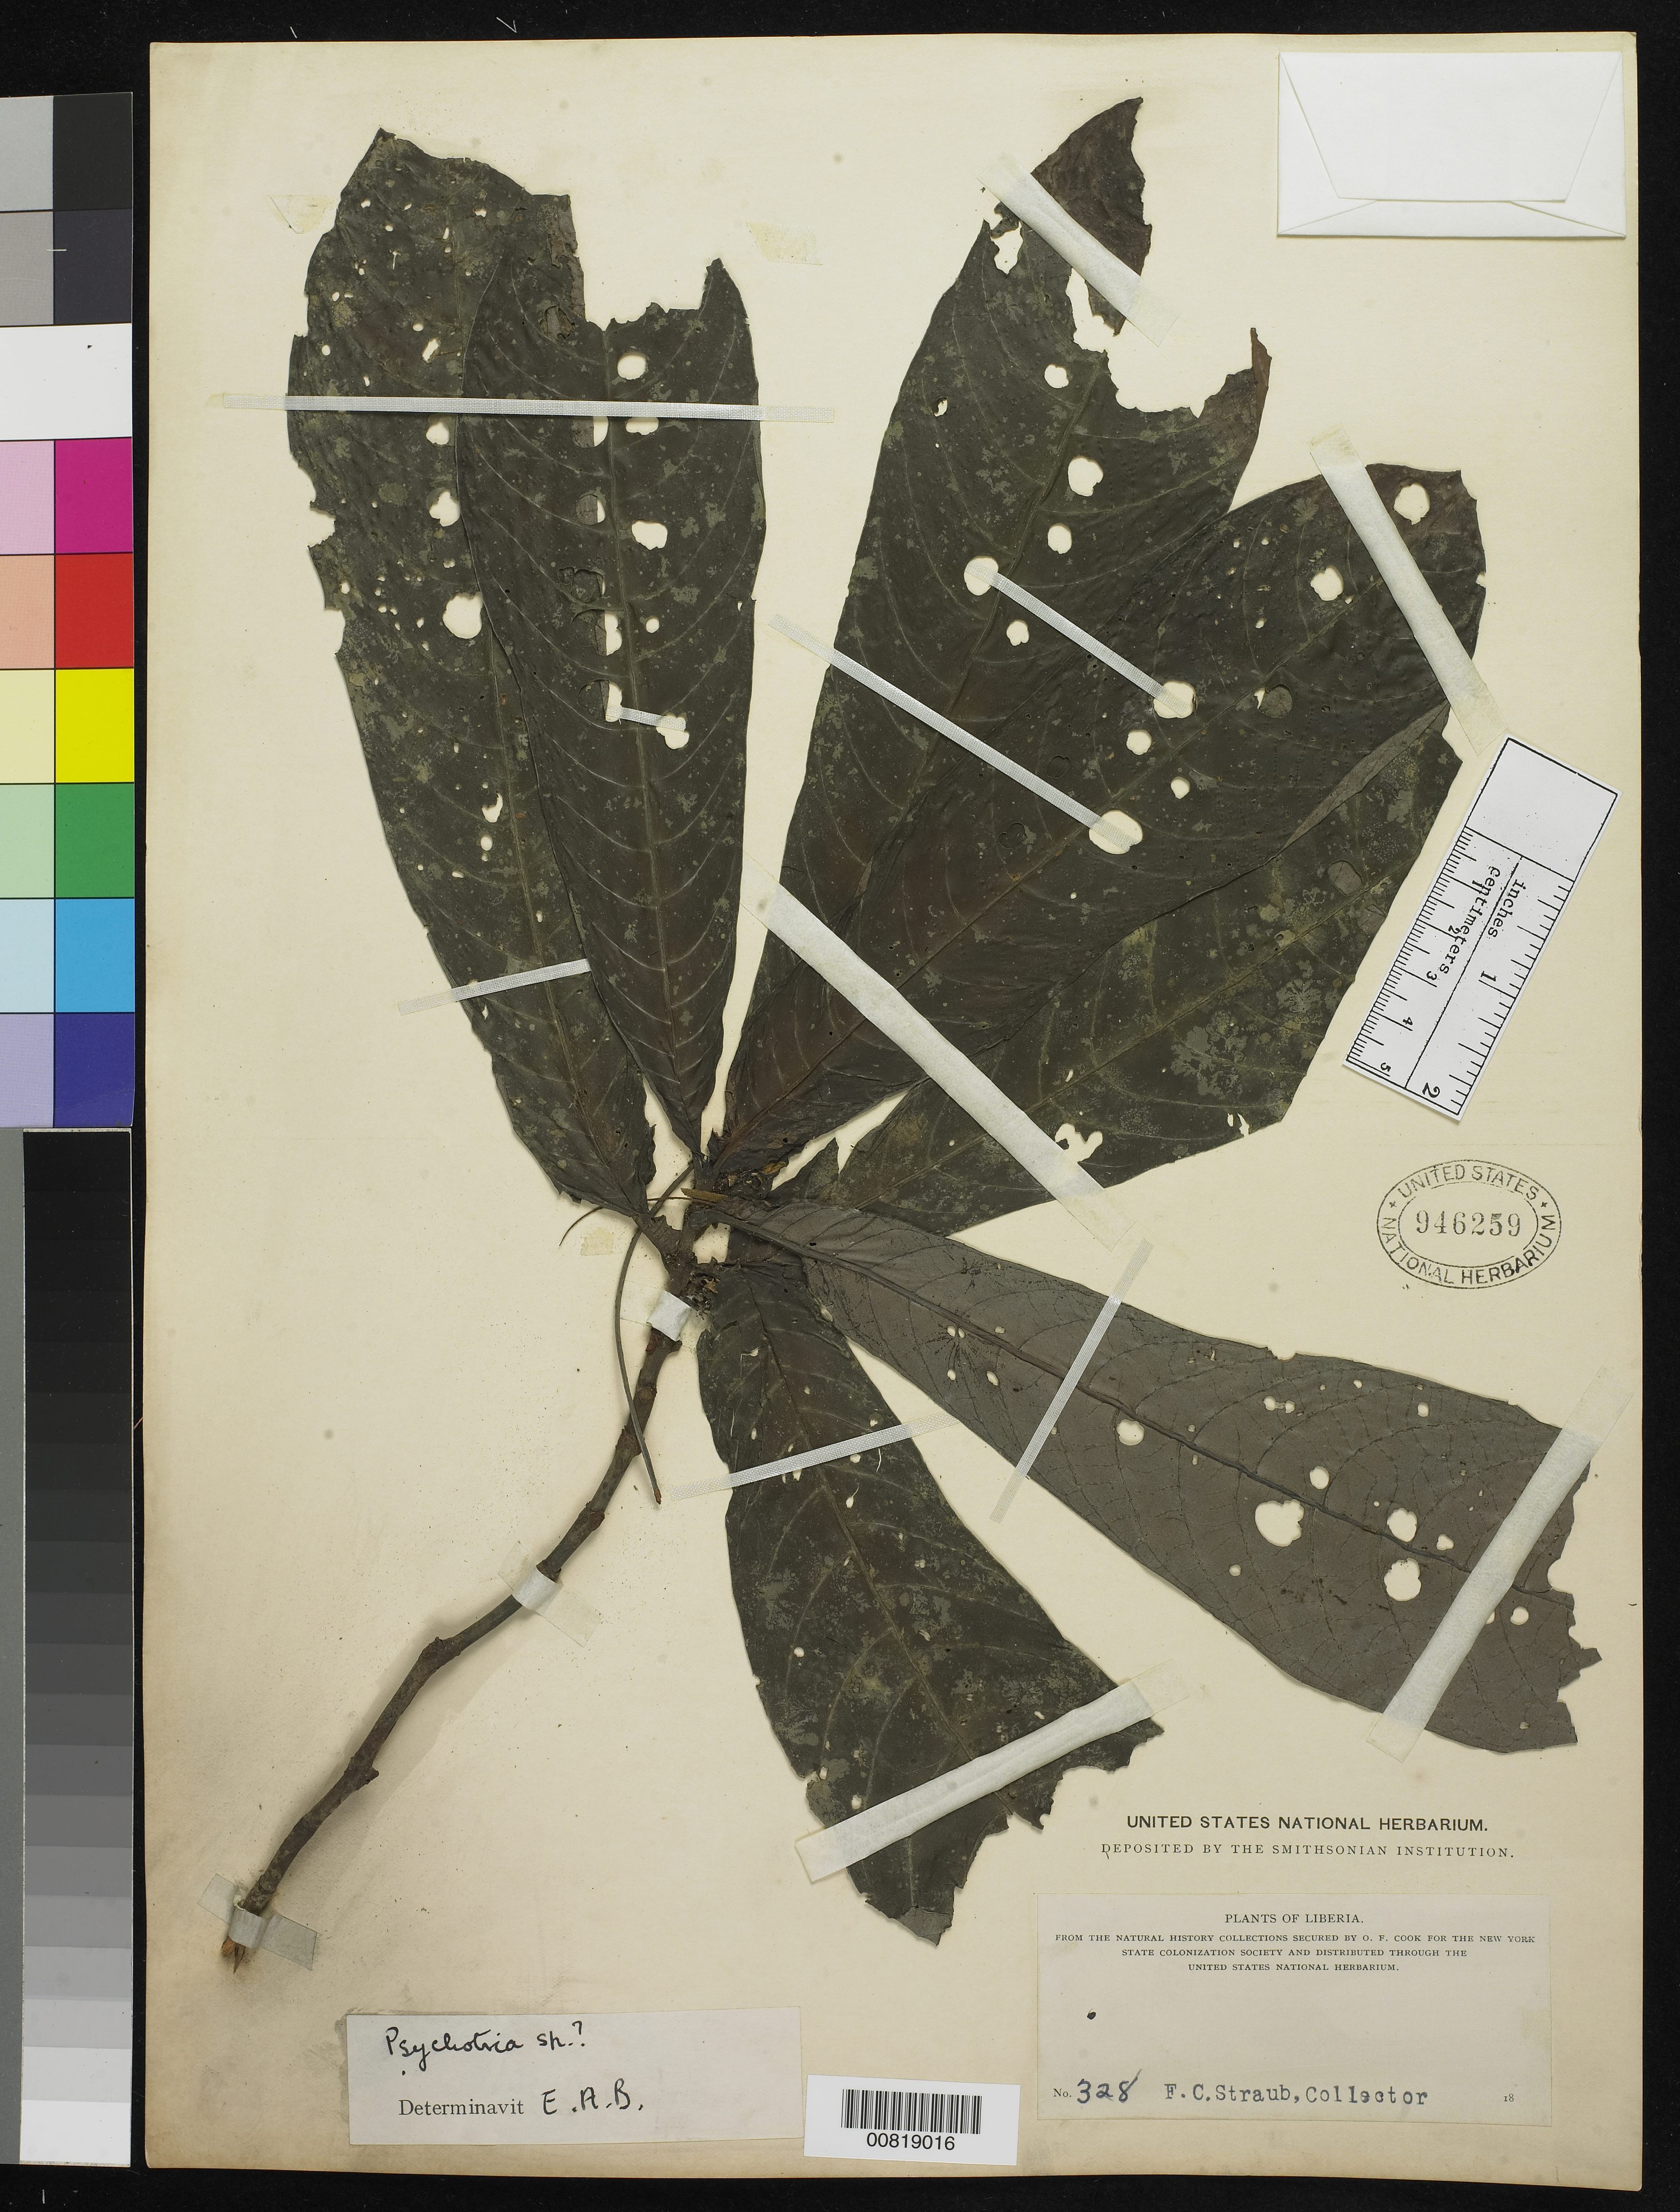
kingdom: Plantae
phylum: Tracheophyta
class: Magnoliopsida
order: Gentianales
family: Rubiaceae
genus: Psychotria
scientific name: Psychotria sp.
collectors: F. Straub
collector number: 328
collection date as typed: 18--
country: Liberia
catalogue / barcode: US 946259